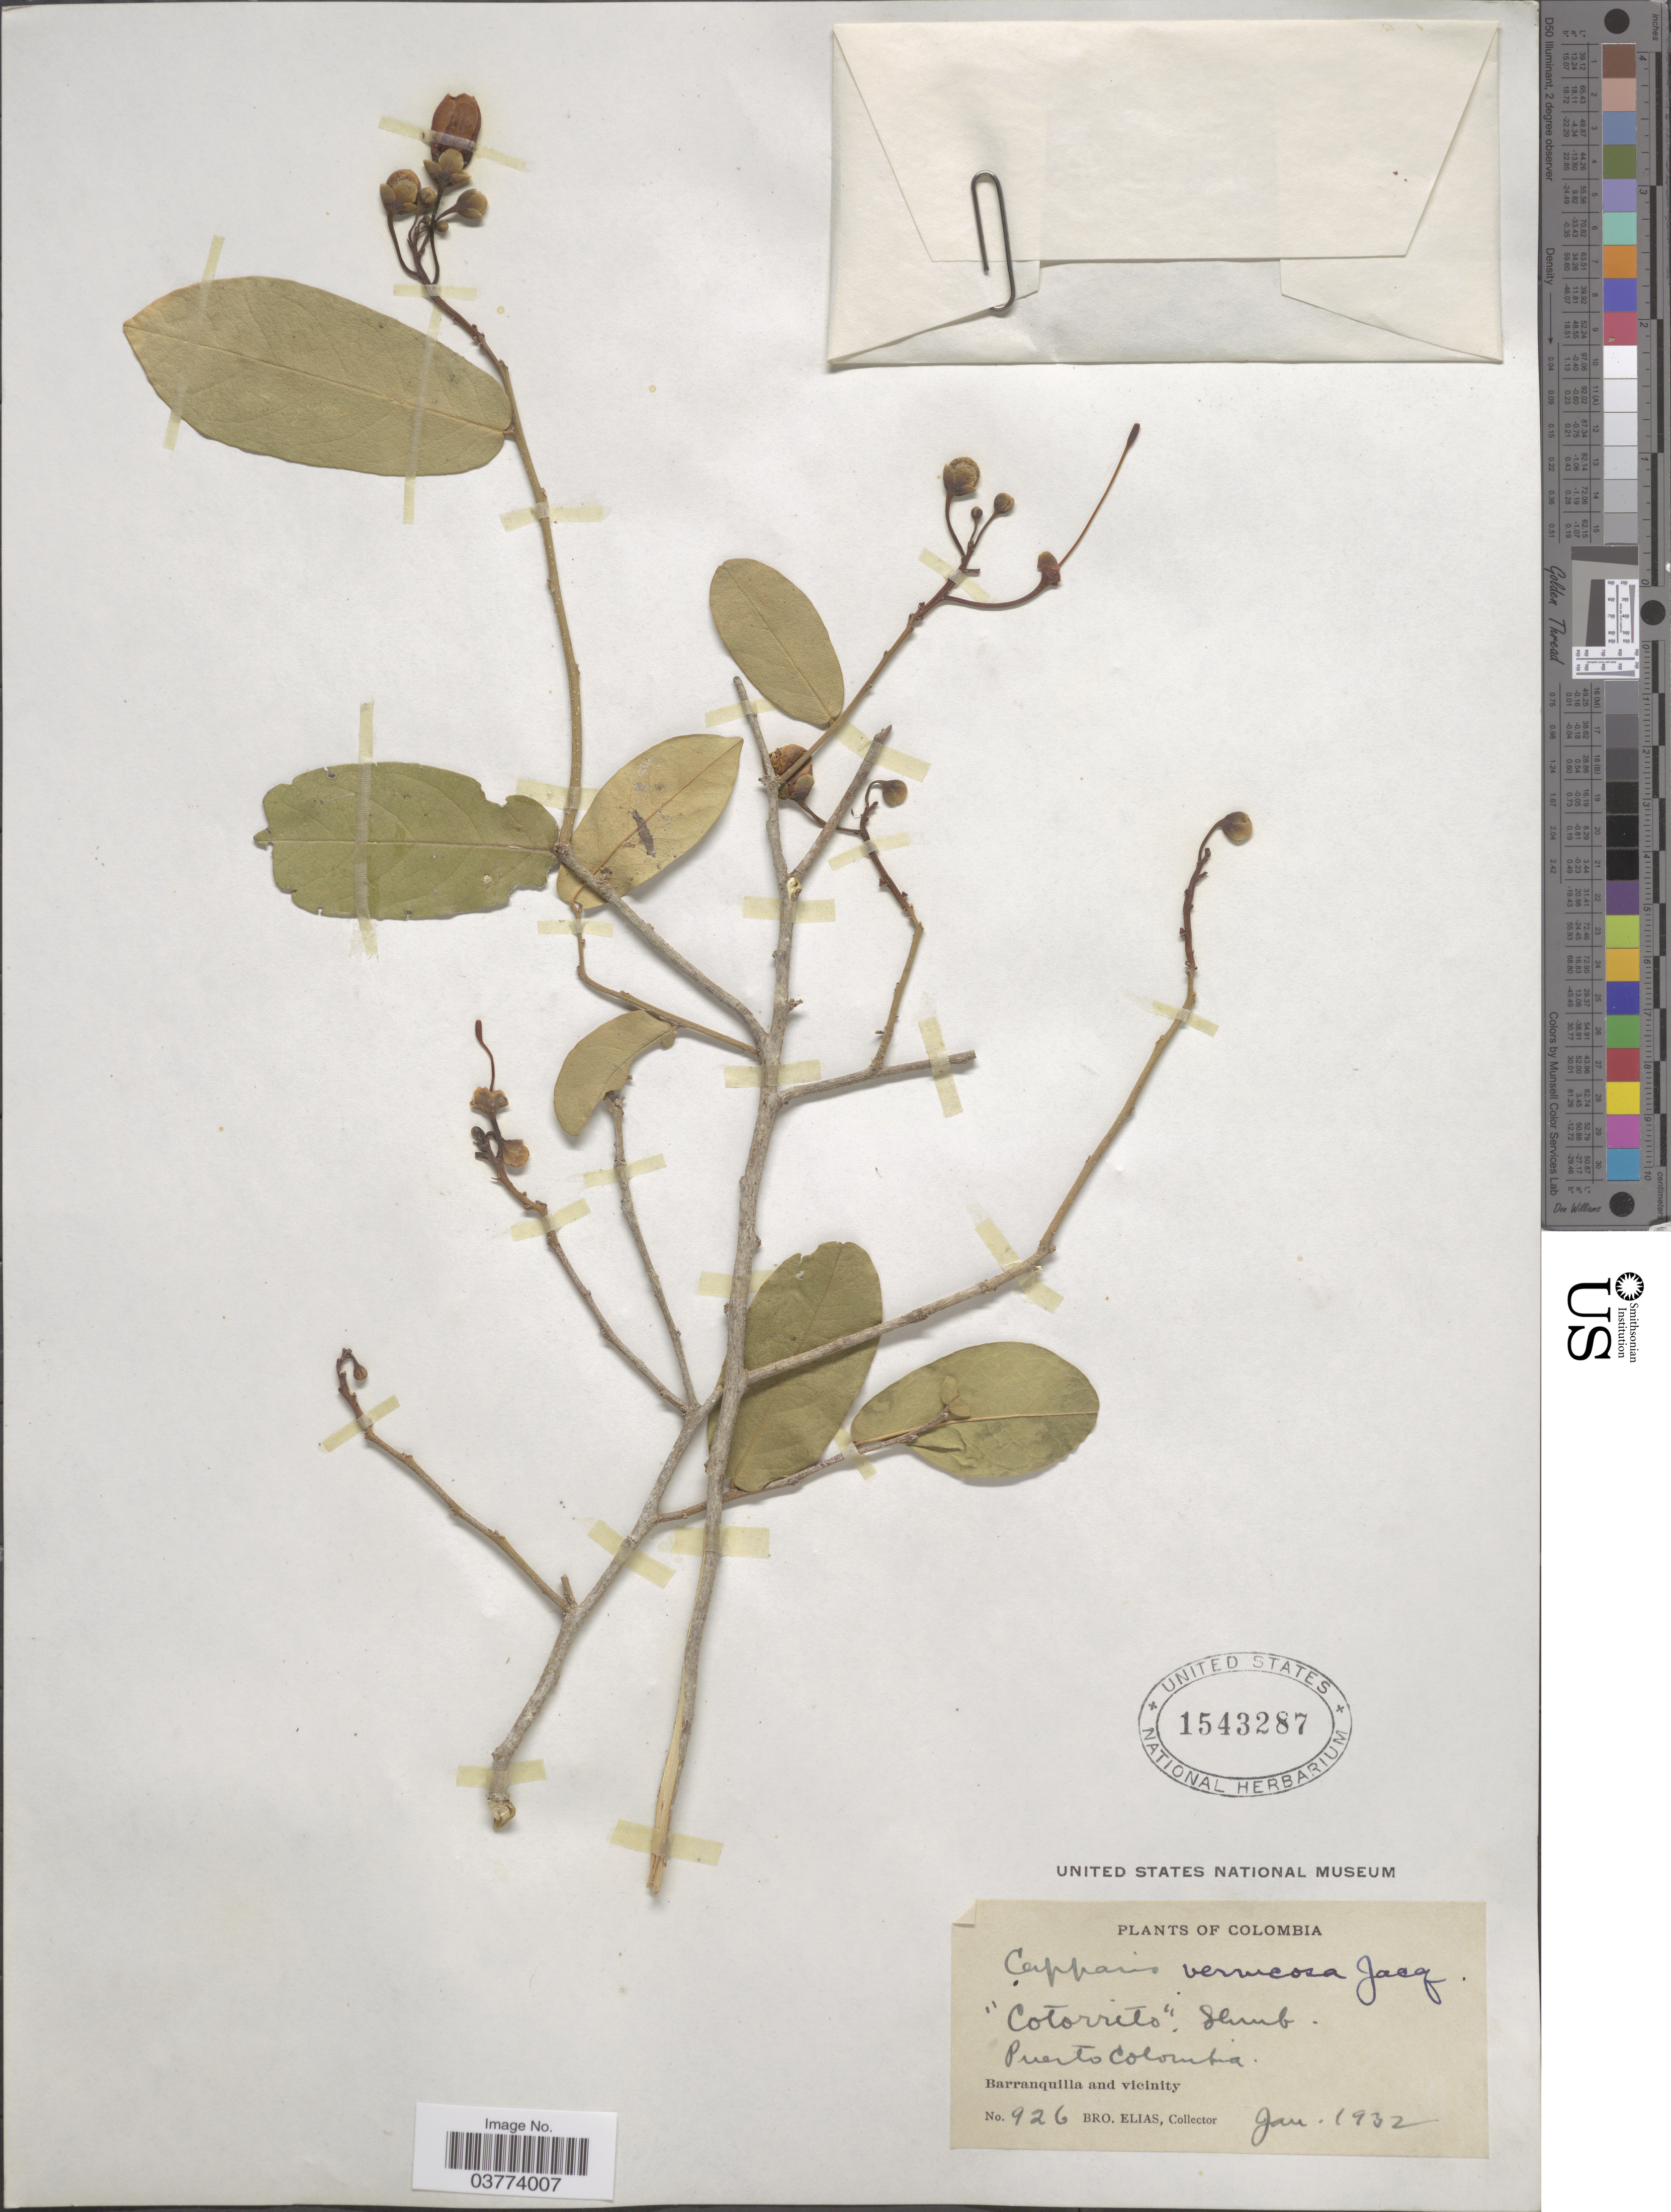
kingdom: Plantae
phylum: Tracheophyta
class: Magnoliopsida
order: Brassicales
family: Capparaceae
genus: Cynophalla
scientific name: Cynophalla verrucosa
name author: (Jacq.) J. Presl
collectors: Bro. Elias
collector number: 926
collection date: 1932-01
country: Colombia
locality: Puerto Colombia. Barranquilla and vicinity.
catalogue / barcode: US 1543287